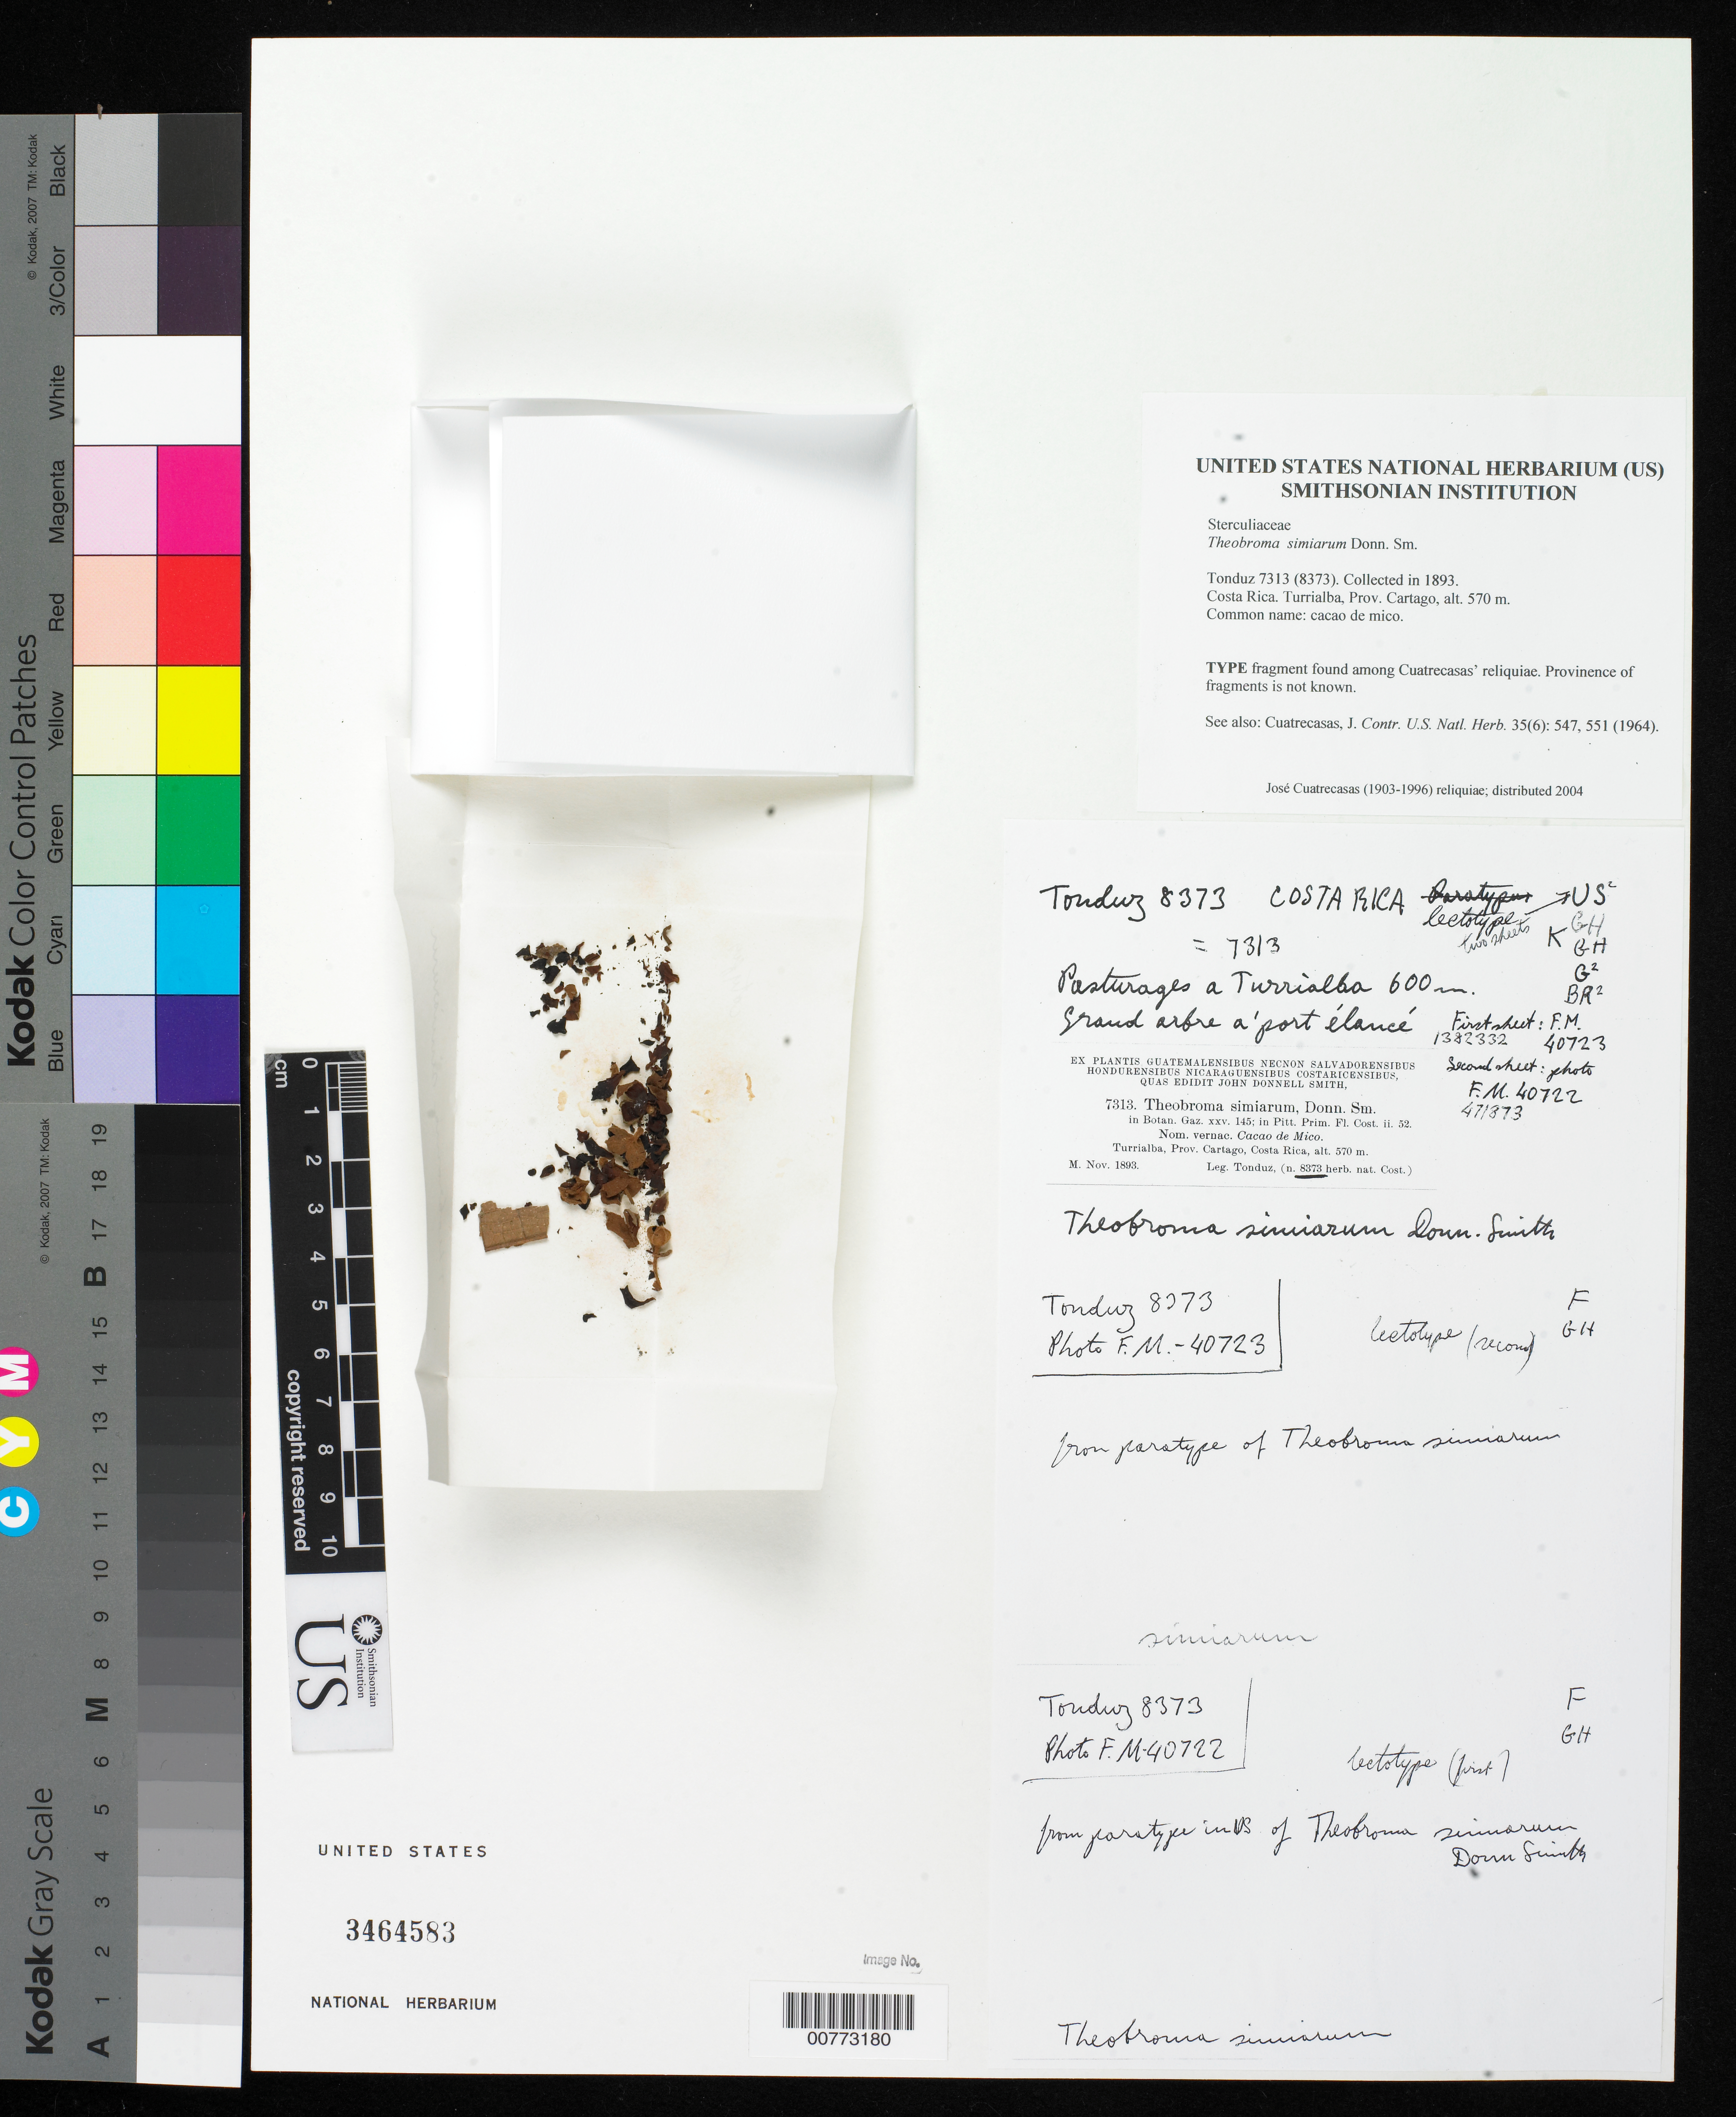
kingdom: Plantae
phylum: Tracheophyta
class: Magnoliopsida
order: Malvales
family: Malvaceae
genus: Theobroma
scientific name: Theobroma simiarum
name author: Donn. Sm.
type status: Isolectotype; Syntype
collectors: A. Tonduz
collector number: Herb. Nac. Costaric. 8373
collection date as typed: Nov 1893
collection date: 1893-11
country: Costa Rica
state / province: Cartago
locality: Turrialba.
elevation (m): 570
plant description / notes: Type fragment found among Cuatrecasas' reliquiae, provenance unknown.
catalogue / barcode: US 3464583